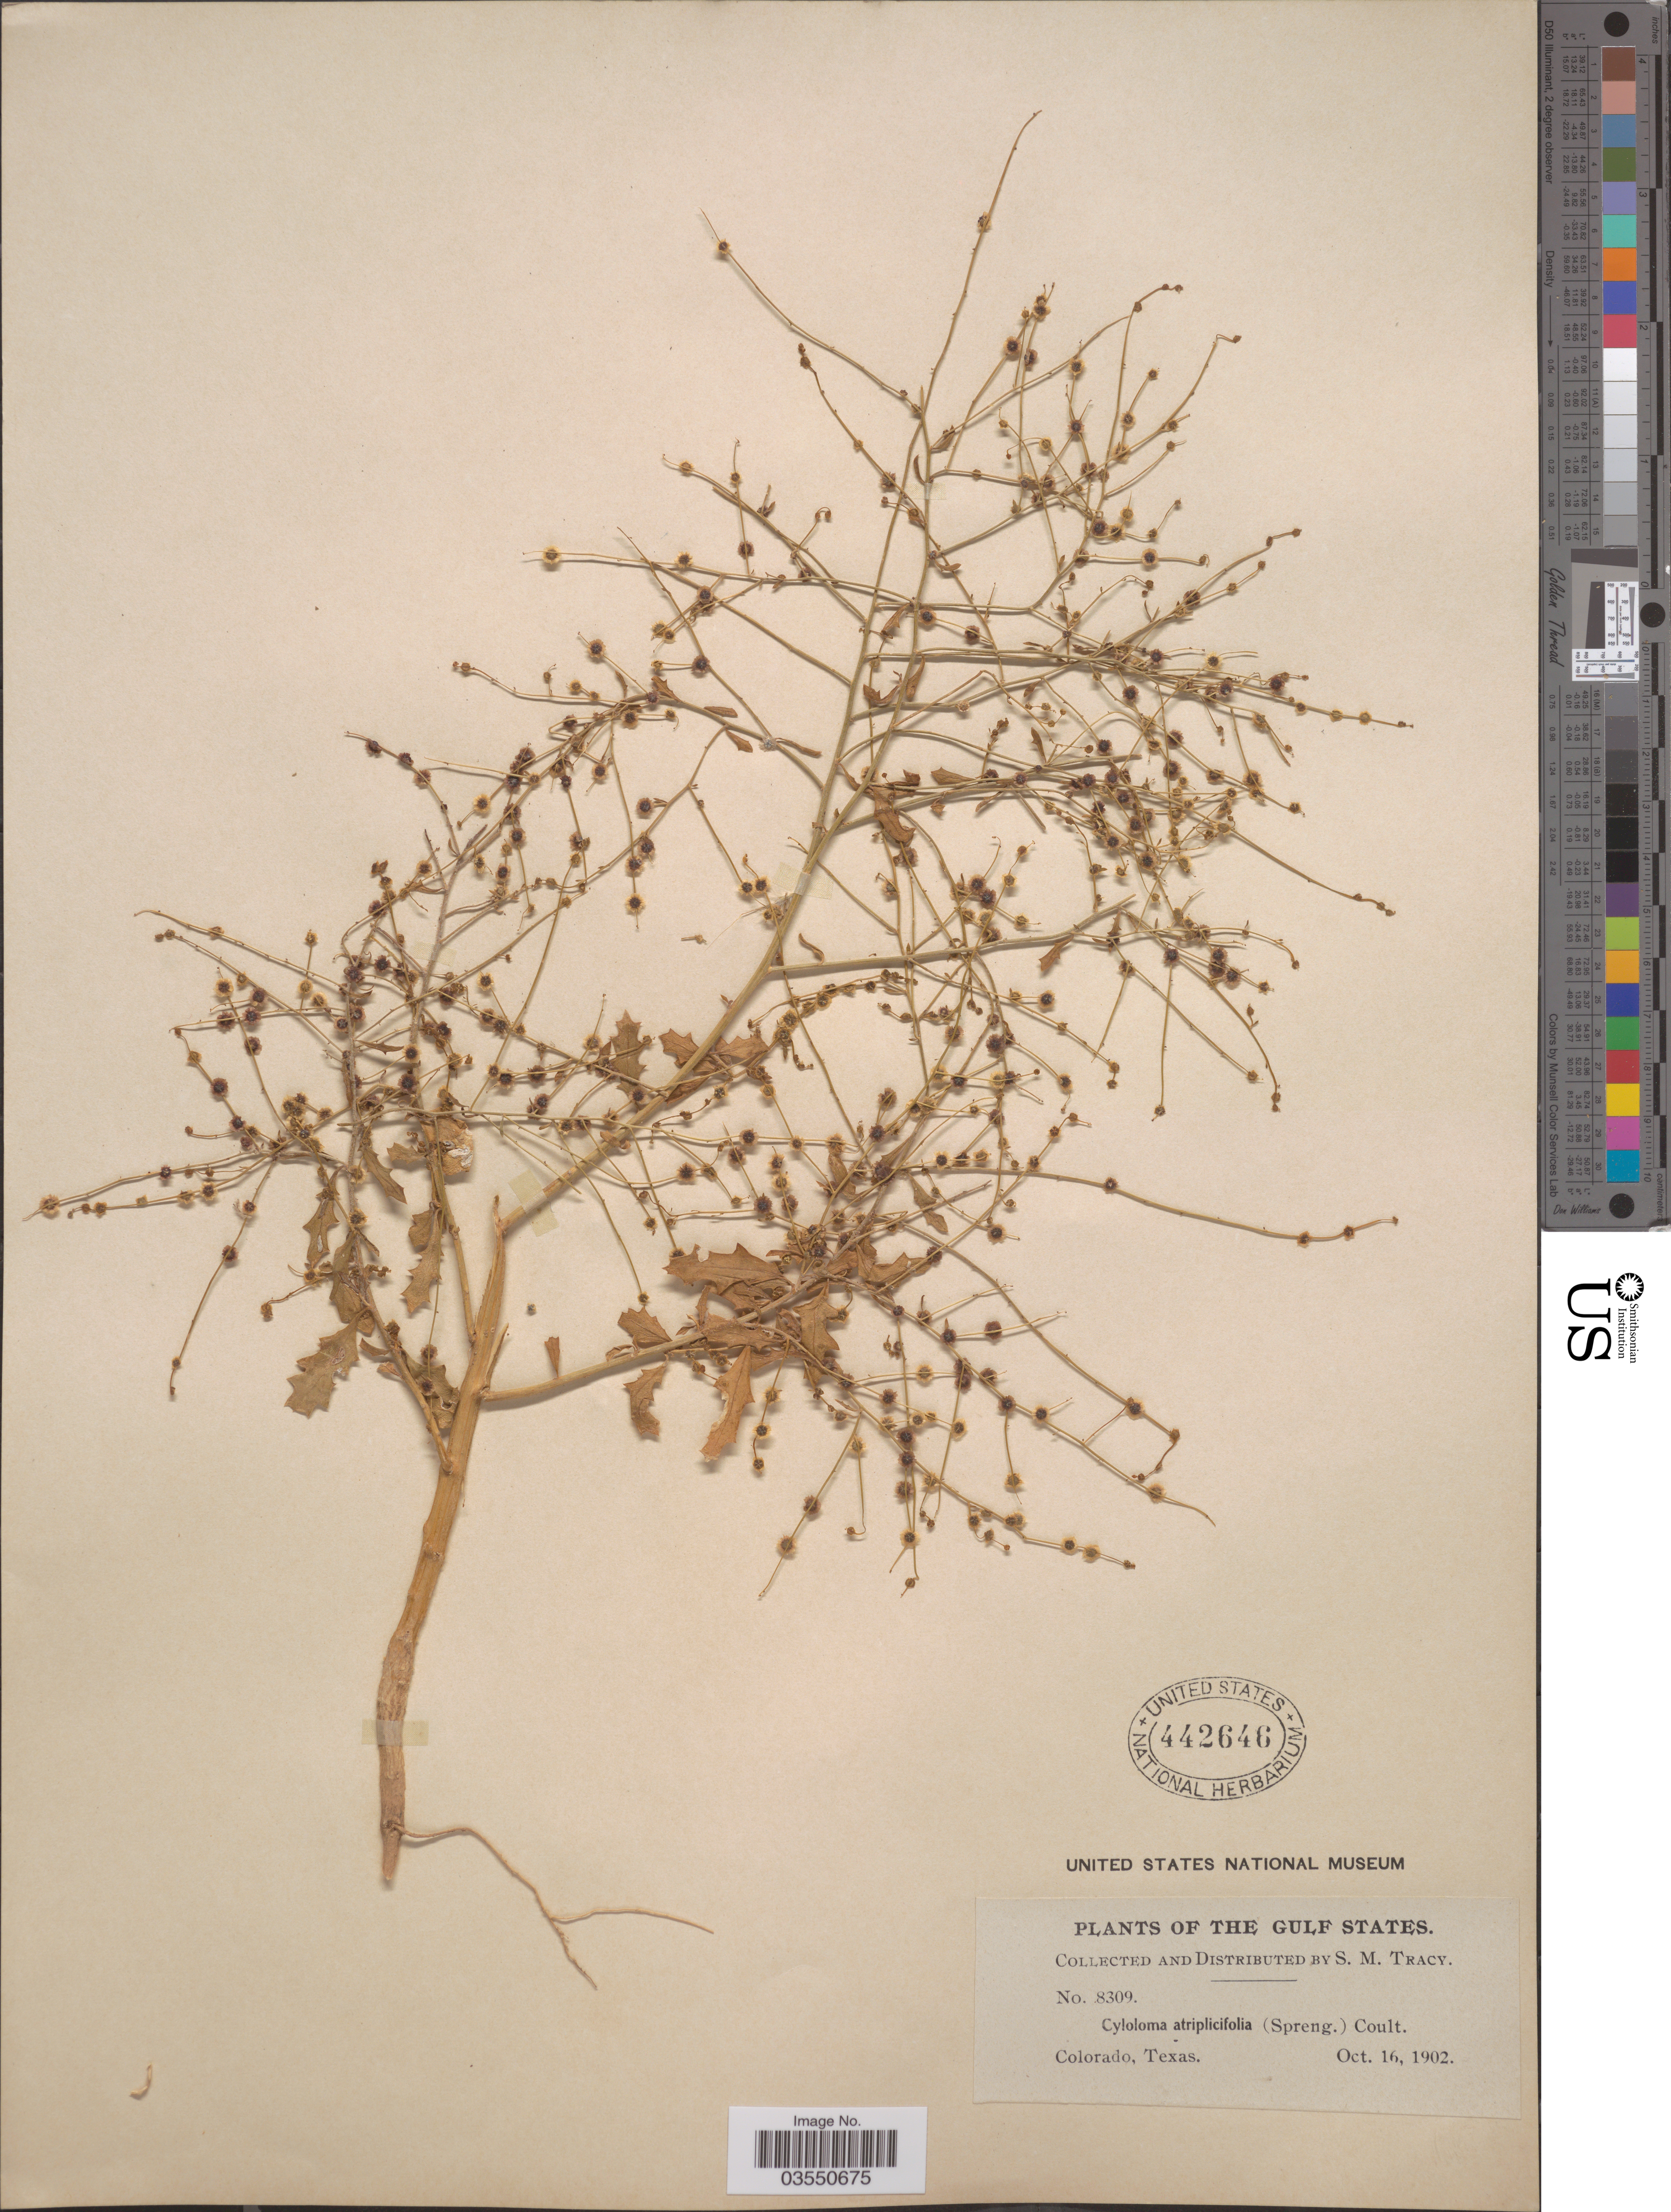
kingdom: Plantae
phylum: Tracheophyta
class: Magnoliopsida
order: Caryophyllales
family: Amaranthaceae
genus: Dysphania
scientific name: Dysphania atriplicifolia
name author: (Spreng.) G. Kadereit et al.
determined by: U.S. National Herbarium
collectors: S. M. Tracy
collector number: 8309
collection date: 1902-10-16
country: United States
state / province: Texas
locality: The Gulf States. Colorado.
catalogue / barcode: US 442646